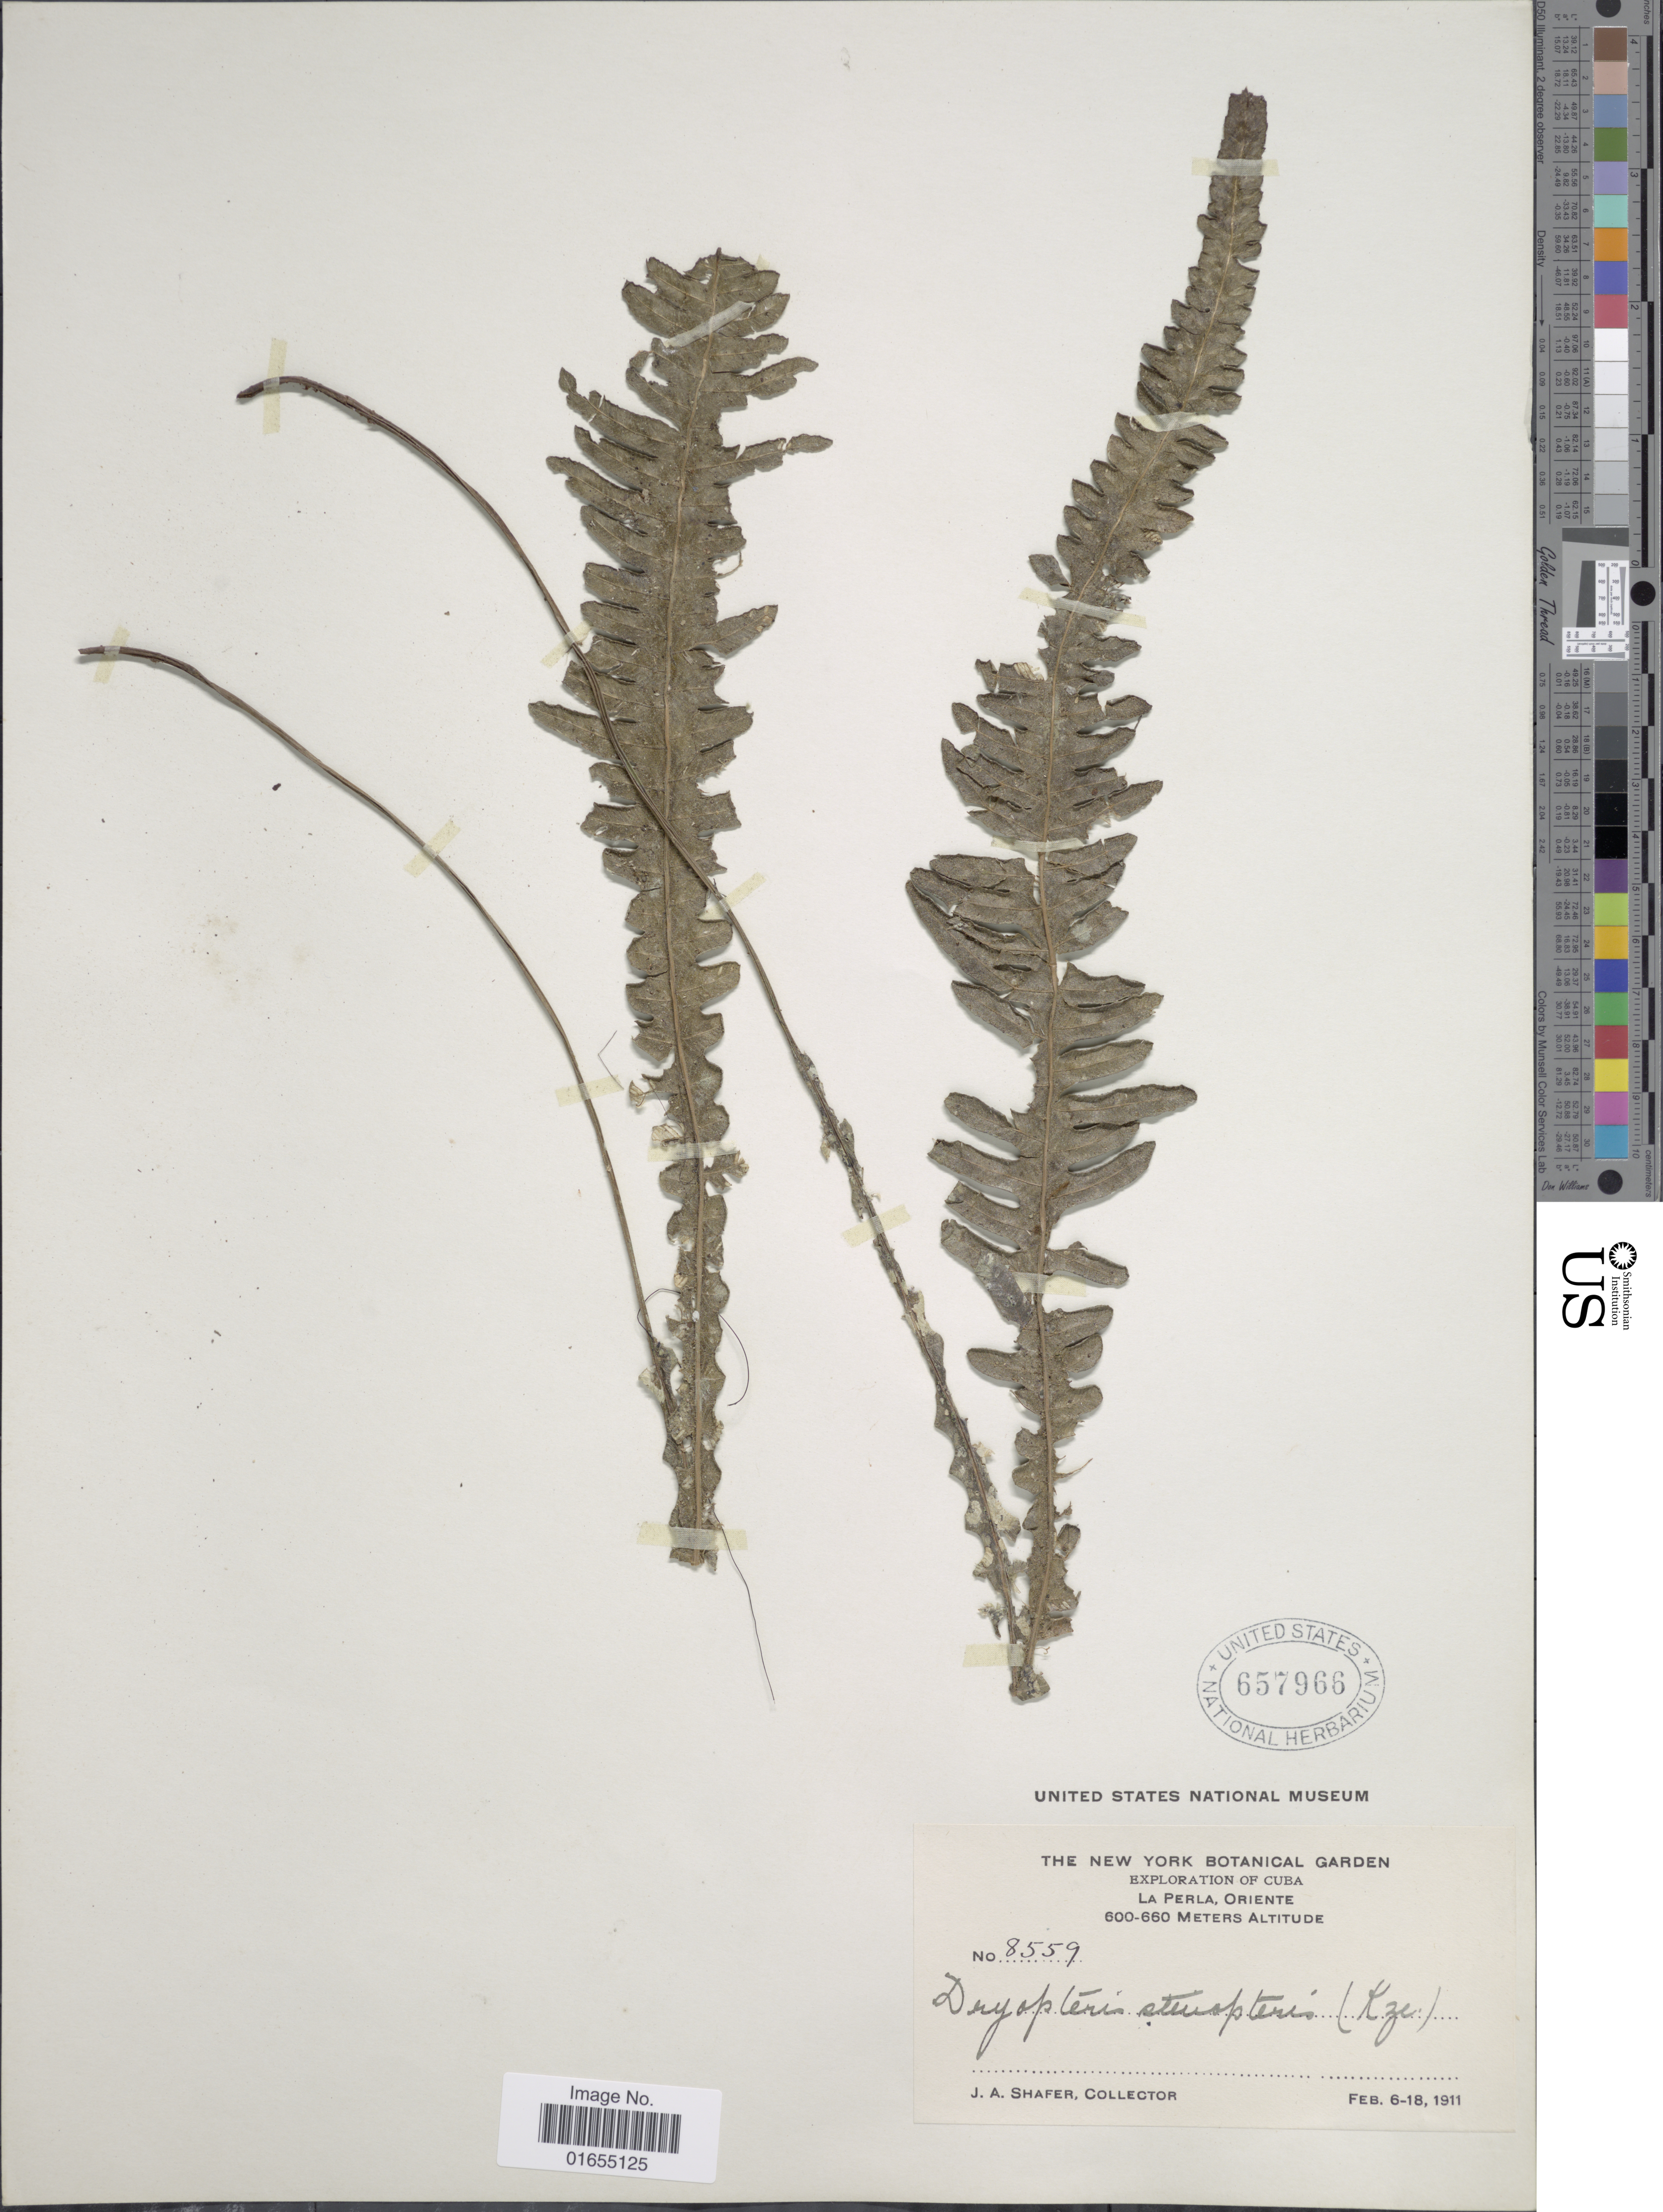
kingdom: Plantae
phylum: Tracheophyta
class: Polypodiopsida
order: Polypodiales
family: Thelypteridaceae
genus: Goniopteris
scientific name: Goniopteris scolopendrioides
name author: (L.) C. Presl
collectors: J. A. Shafer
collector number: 8559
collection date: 1911-02-06/1911-02-18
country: Cuba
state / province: Oriente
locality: La Perla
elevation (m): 600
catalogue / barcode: US 657966